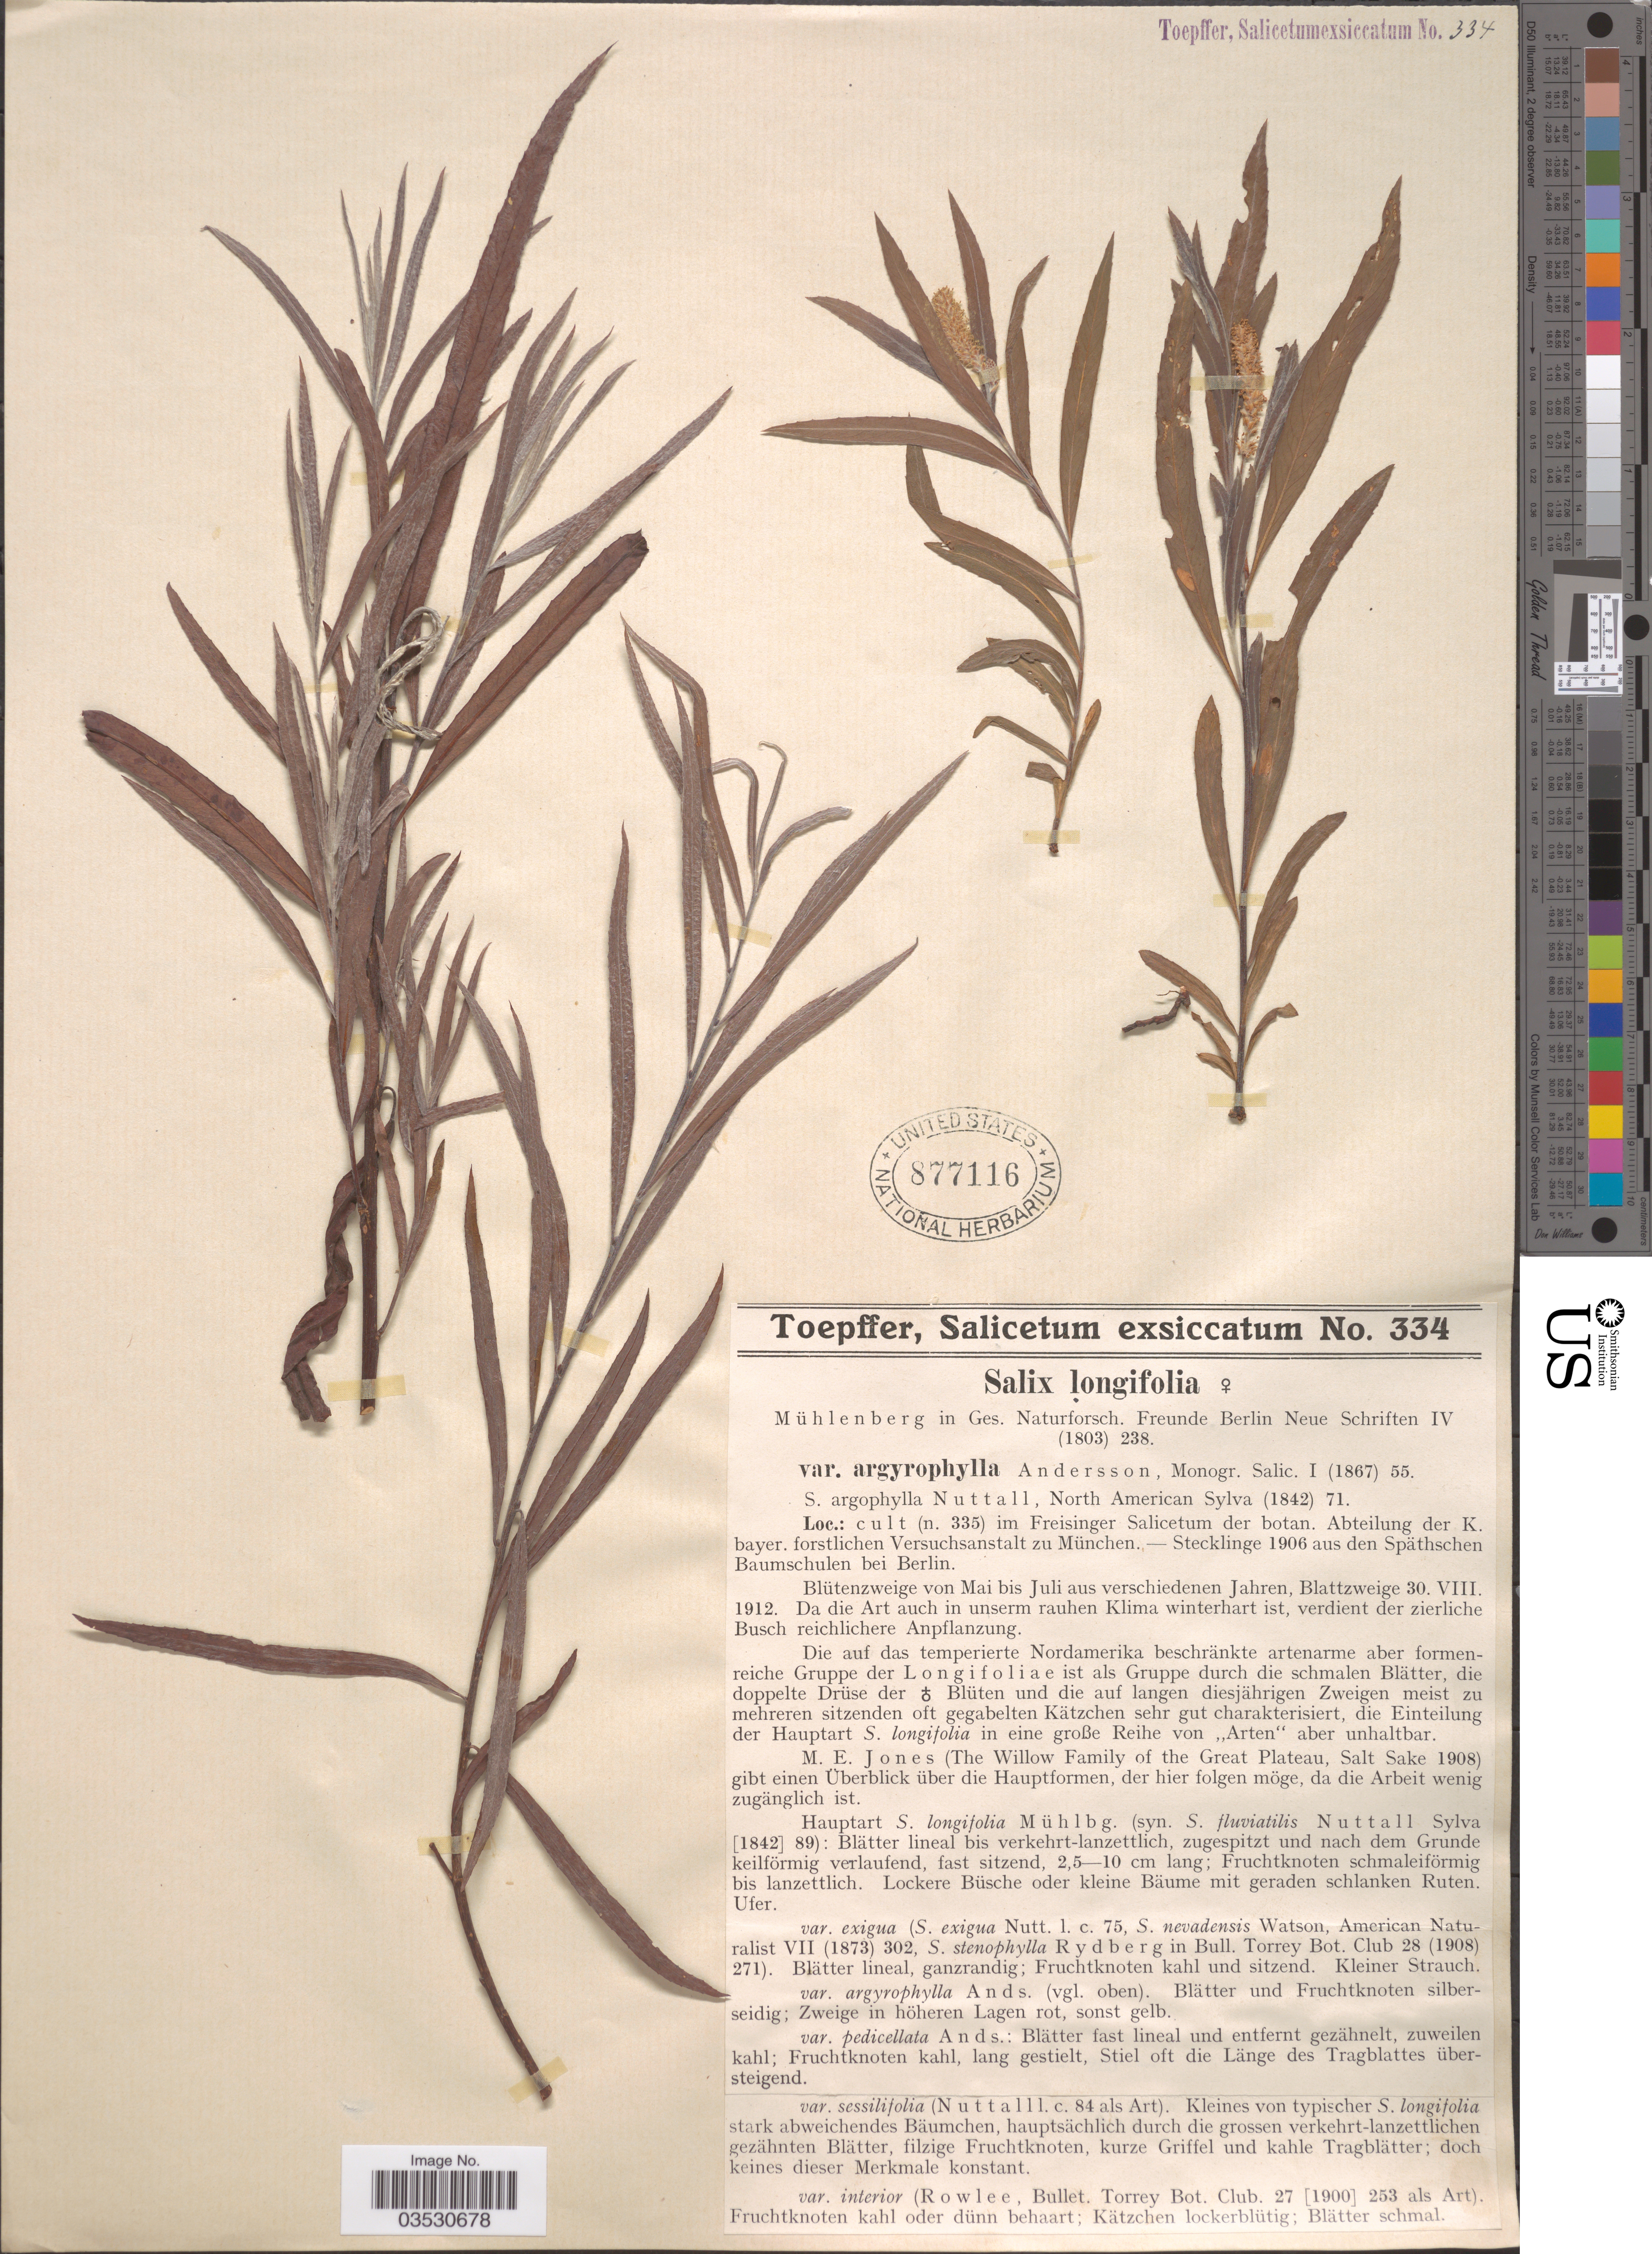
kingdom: Plantae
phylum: Tracheophyta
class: Magnoliopsida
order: Malpighiales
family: Salicaceae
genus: Salix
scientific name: Salix longifolia var. argyrophylla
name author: Andersson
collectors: A. Toepffer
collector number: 334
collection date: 1912-08-30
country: Germany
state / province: Berlin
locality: Cult. (n. 335) im Freisinger Salicetum der botan. Abteilung der K. bayer. forstlichen Versuchsanstalt zu München. Stecklinge 1906 aus den Späthschen Baumschulen bei Berlin.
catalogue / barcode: US 877116